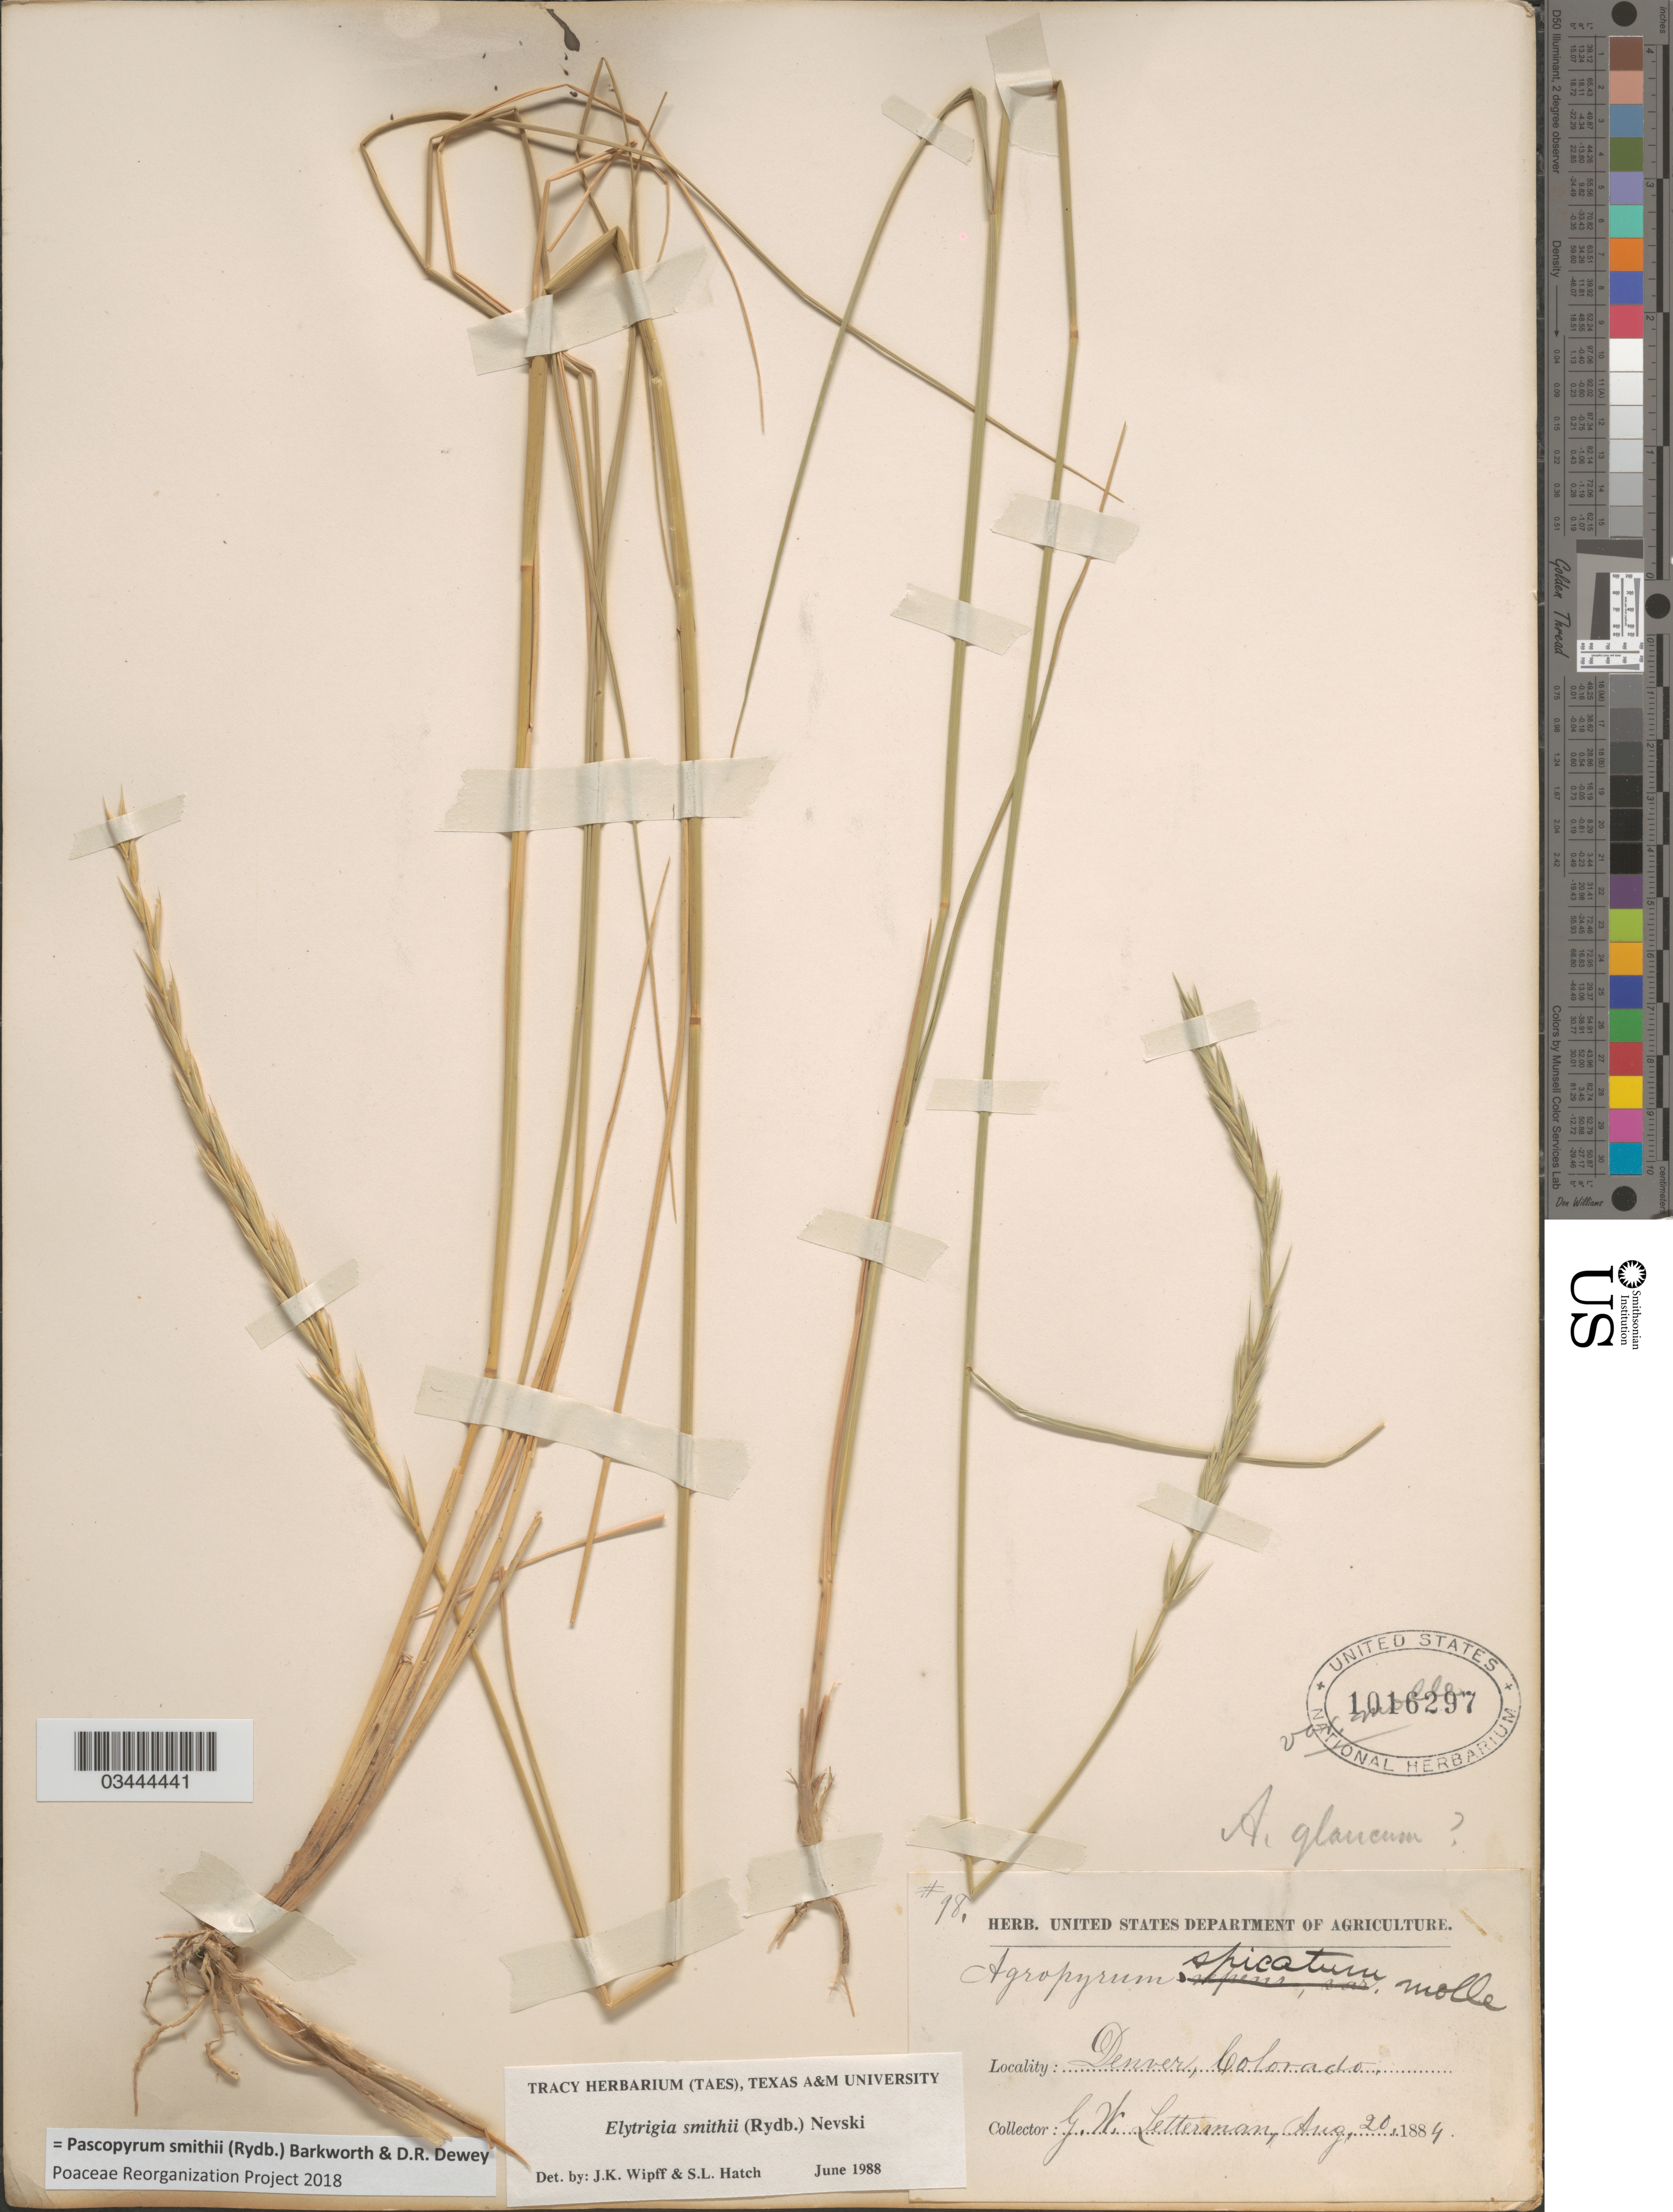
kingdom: Plantae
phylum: Tracheophyta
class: Liliopsida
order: Poales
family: Poaceae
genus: Pascopyrum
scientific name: Pascopyrum smithii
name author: (Rydb.) Barkworth & Dewey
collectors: G. W. Letterman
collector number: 98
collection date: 1884-08-20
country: United States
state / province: Colorado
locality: Denver.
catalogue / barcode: US 1016297